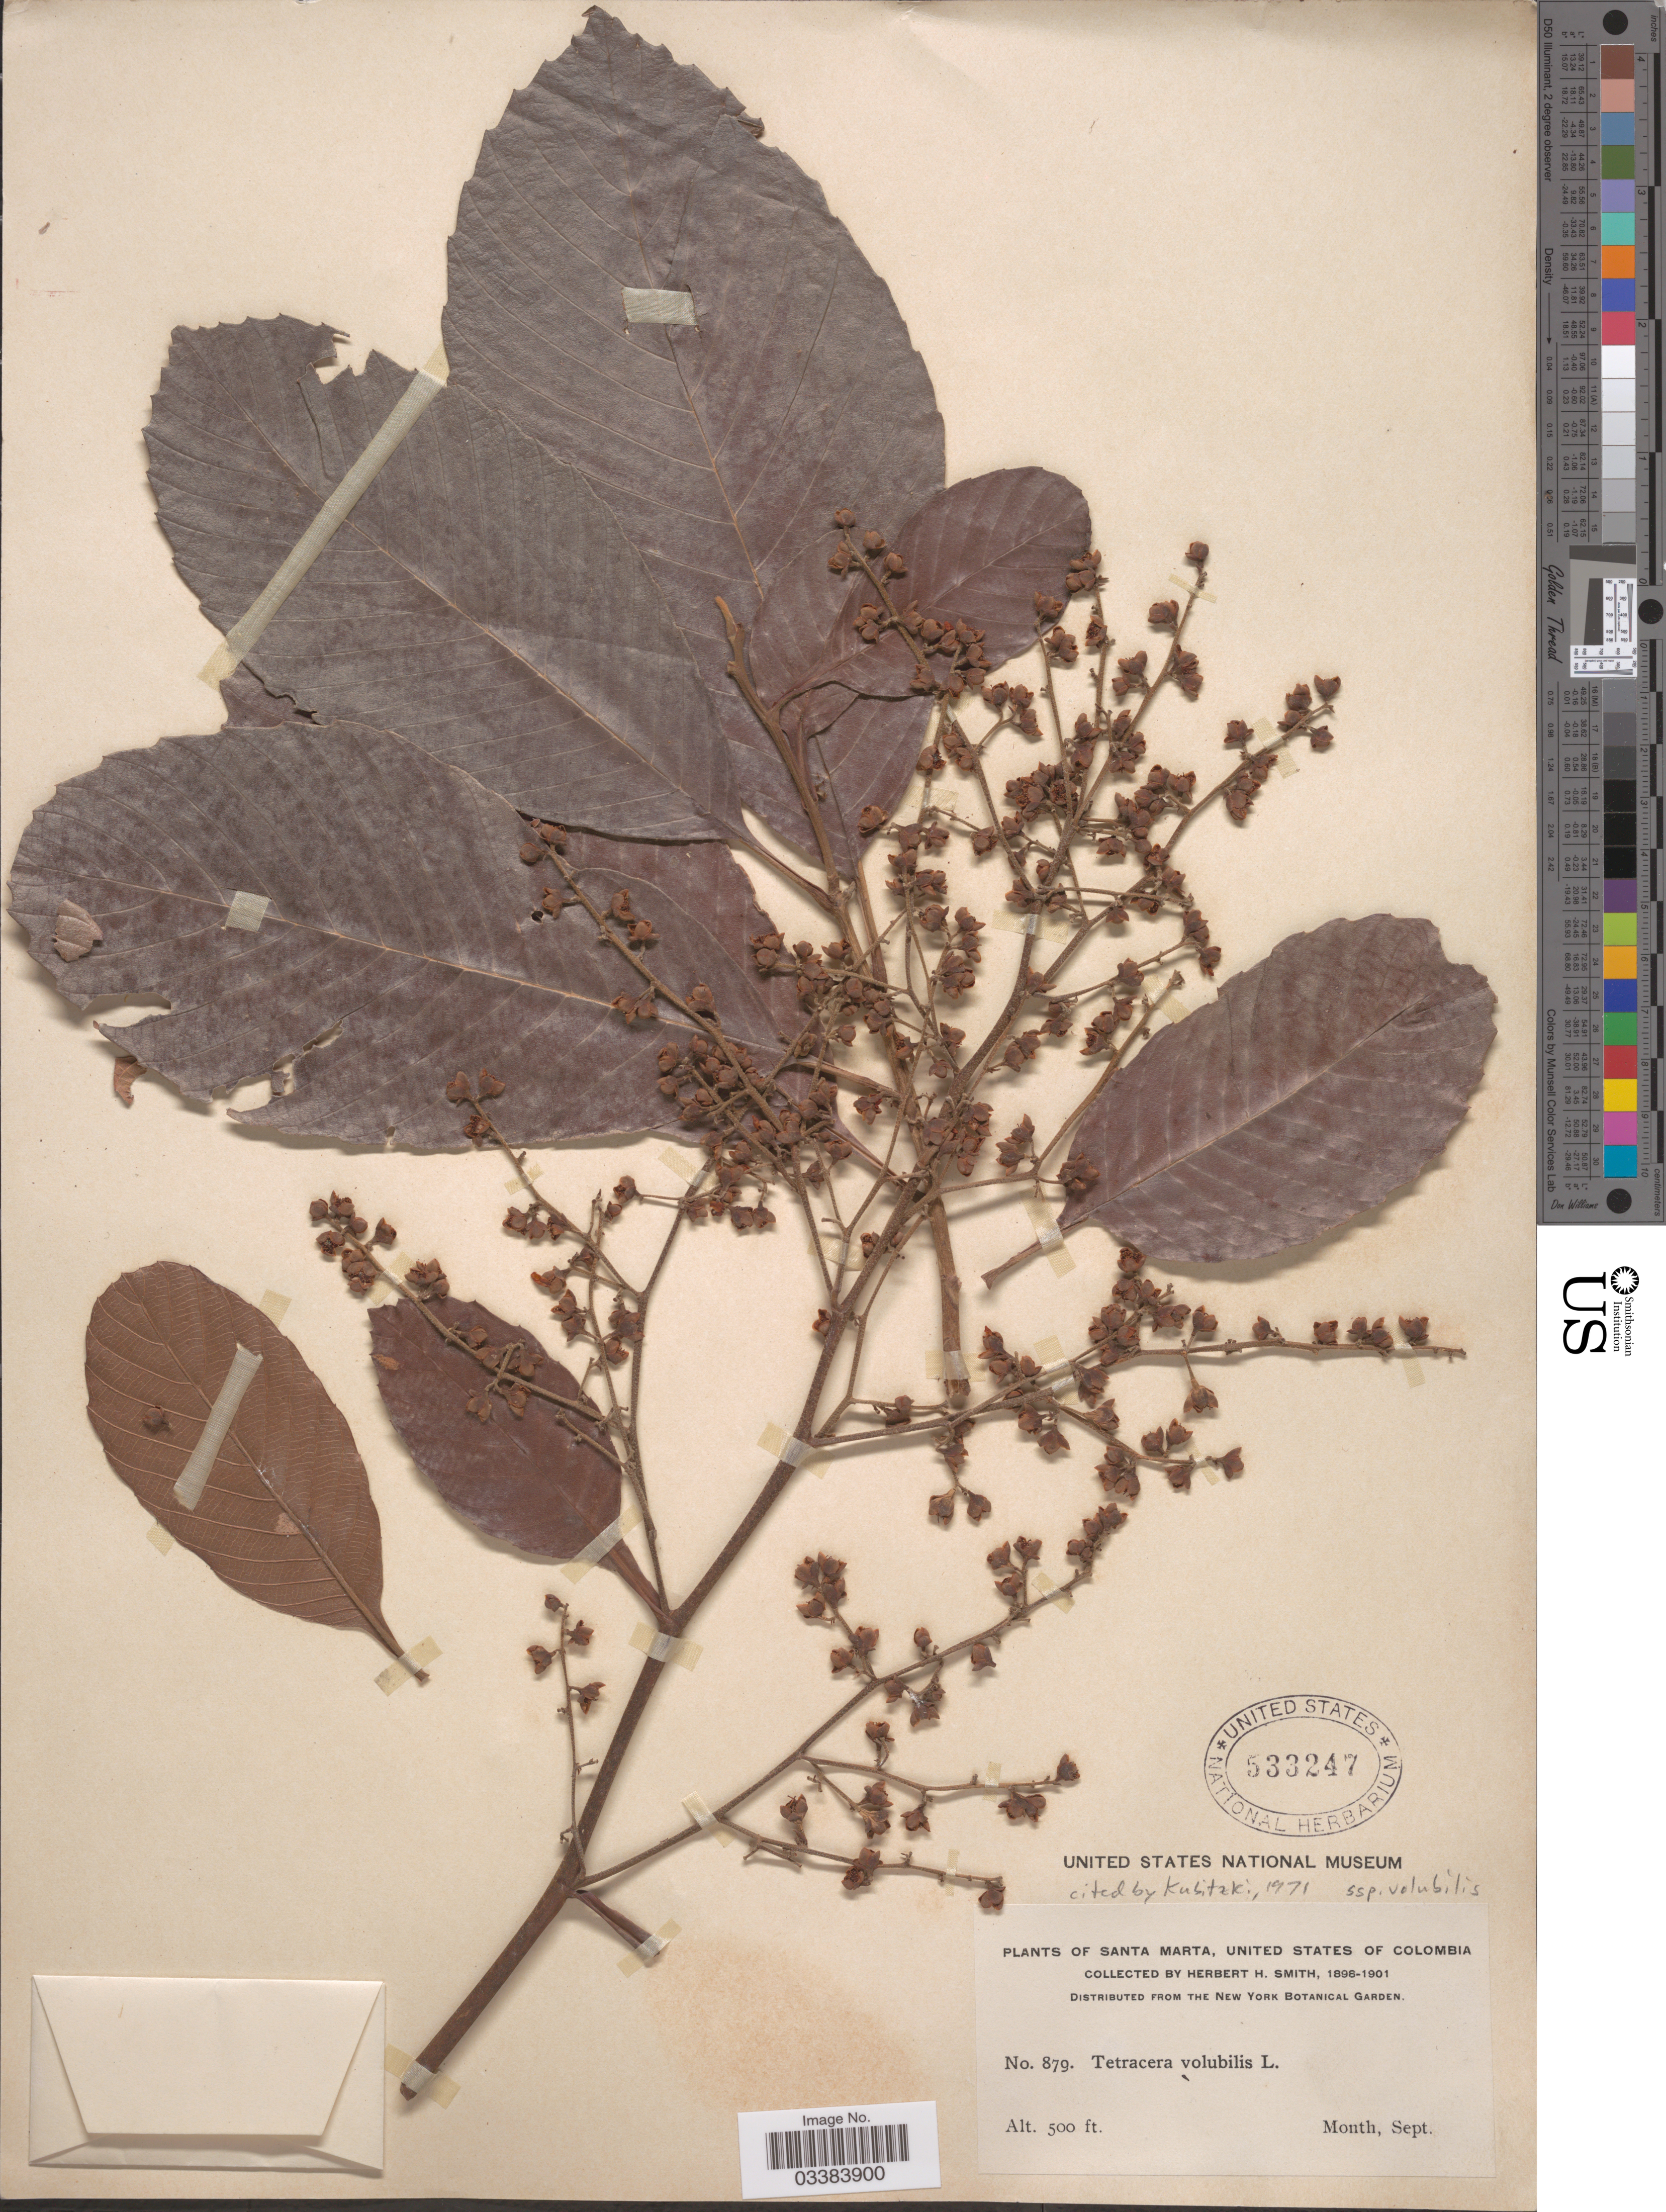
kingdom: Plantae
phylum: Tracheophyta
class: Magnoliopsida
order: Dilleniales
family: Dilleniaceae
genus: Tetracera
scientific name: Tetracera volubilis subsp. volubilis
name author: L.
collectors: Herbert H. Smith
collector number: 879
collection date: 1898-09/1901-09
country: Colombia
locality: Santa Marta, United States of Colombia.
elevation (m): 152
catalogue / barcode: US 533247